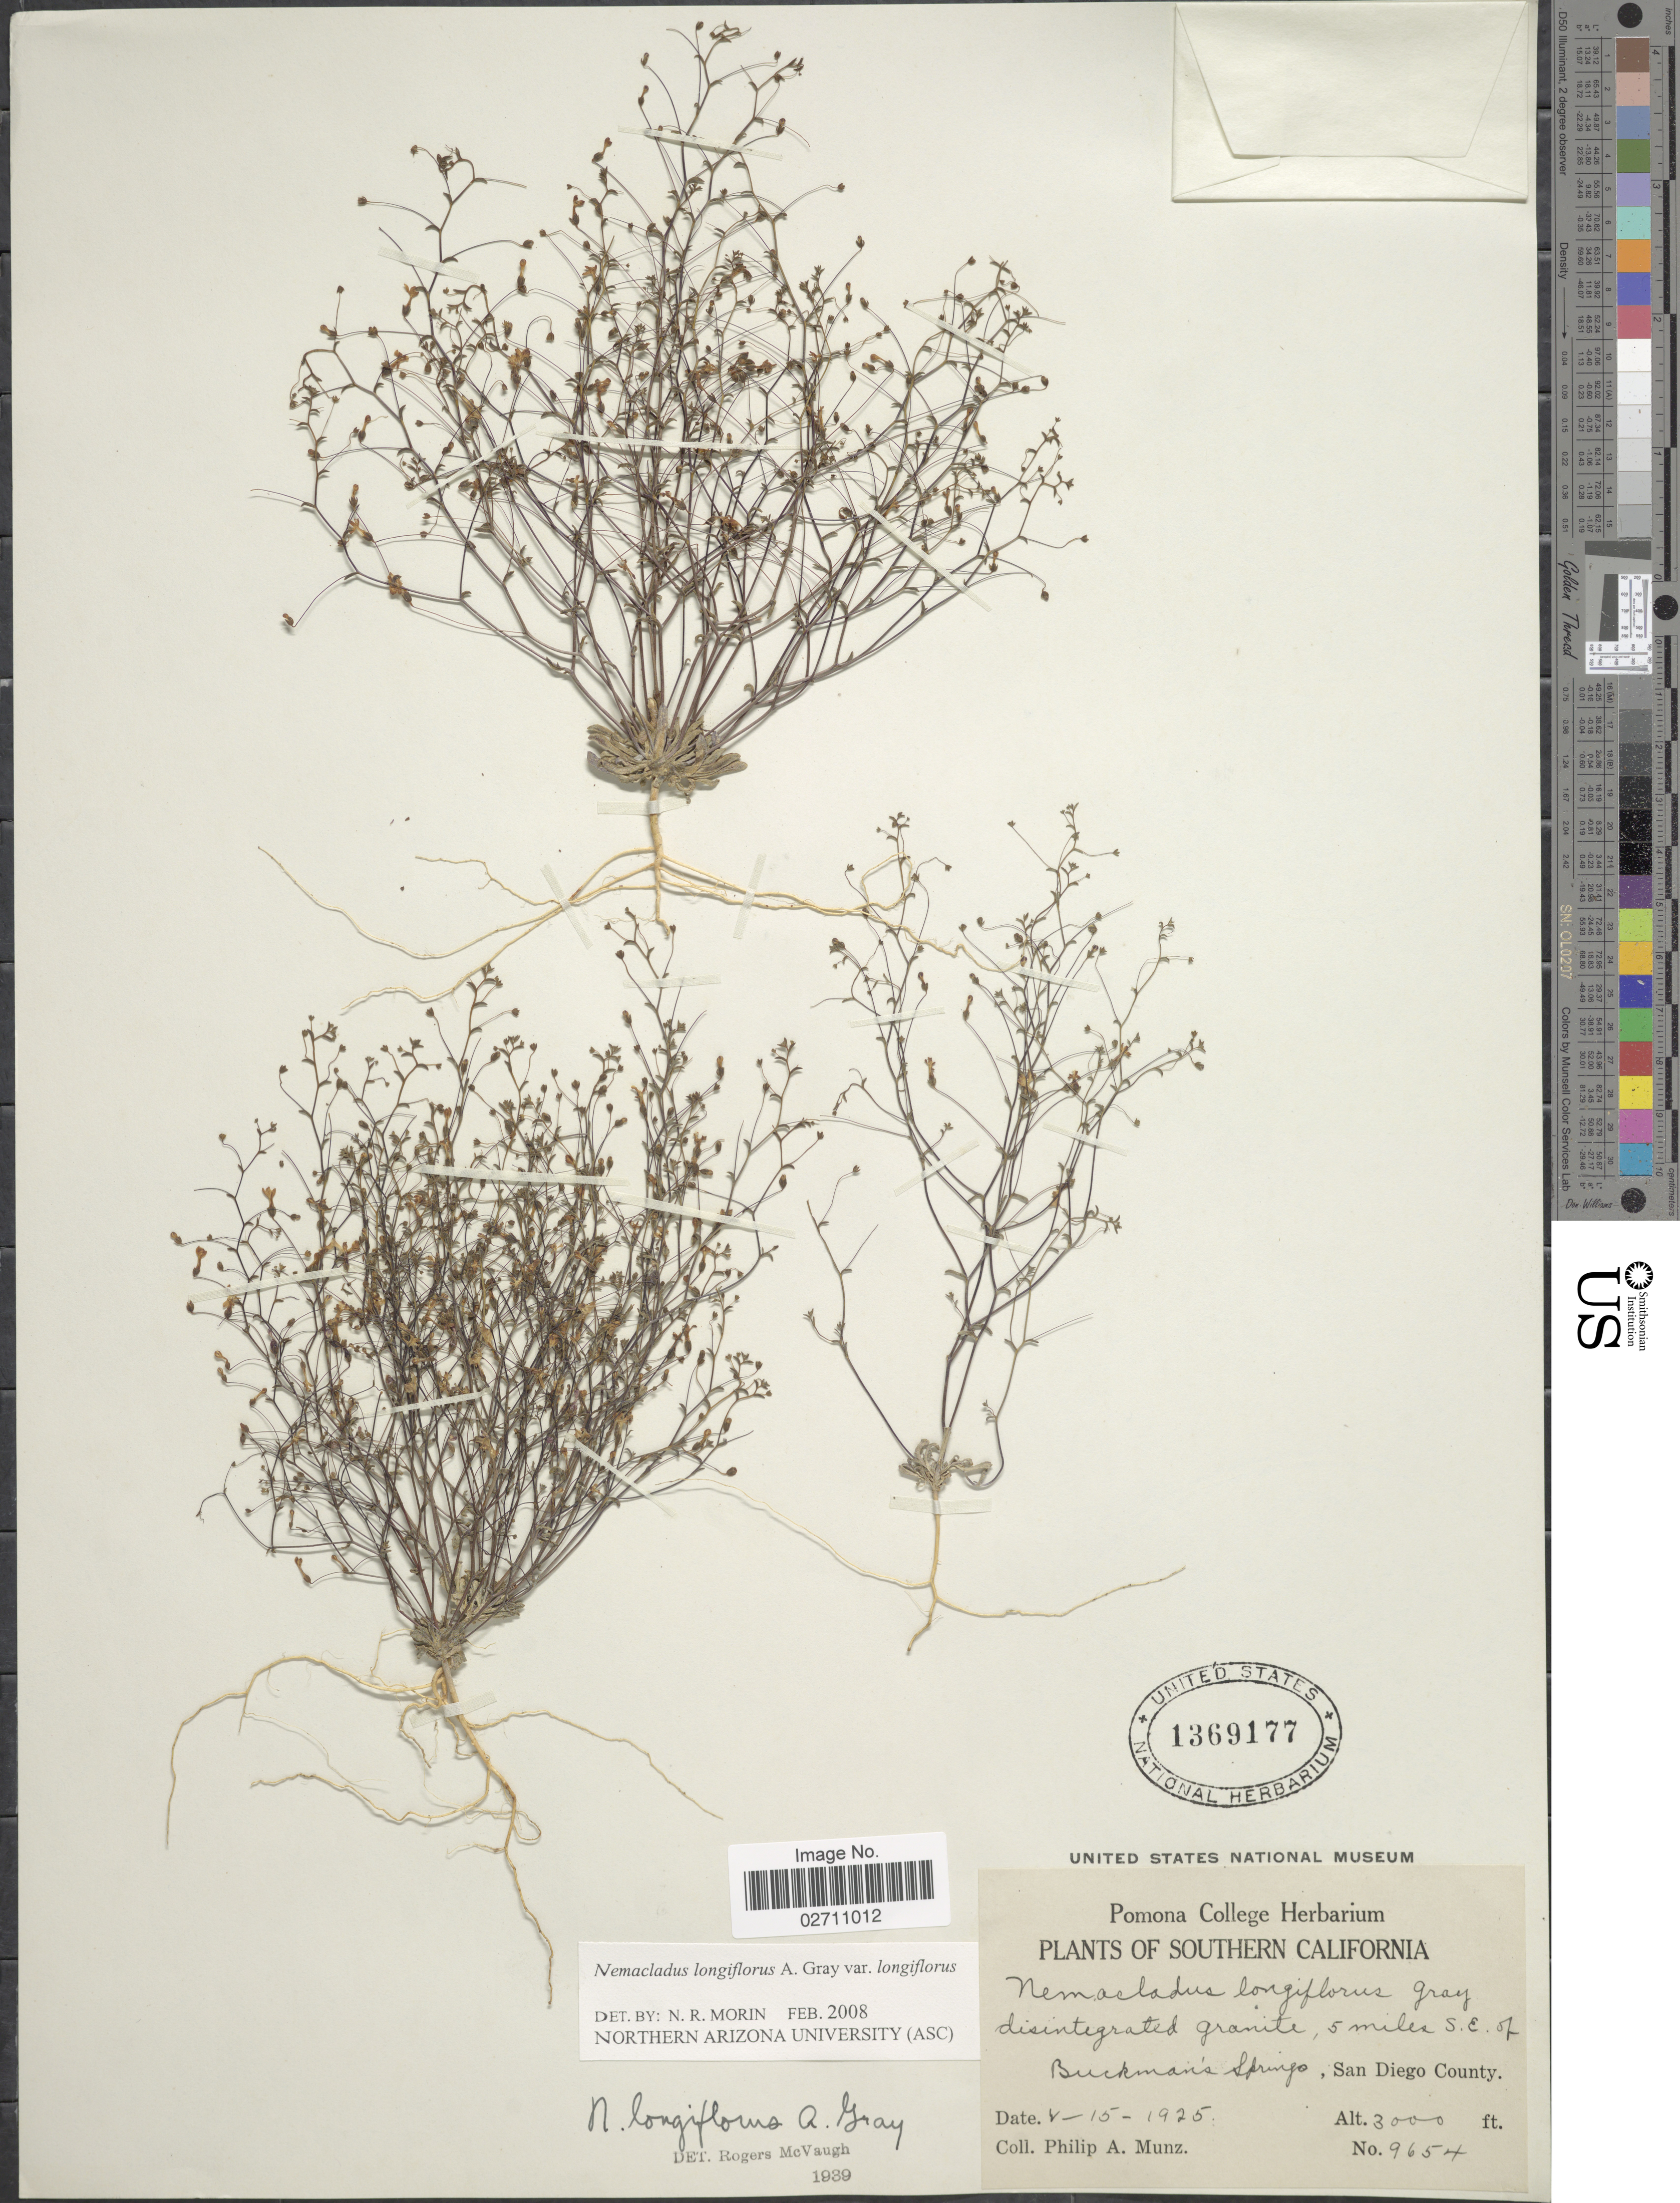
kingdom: Plantae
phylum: Tracheophyta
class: Magnoliopsida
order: Asterales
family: Campanulaceae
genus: Nemacladus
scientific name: Nemacladus longiflorus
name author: A. Gray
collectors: P. A. Munz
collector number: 9654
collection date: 1925-05-15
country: United States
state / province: California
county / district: San Diego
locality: Southern California, 5 miles S.E. of Buckman's Springs, San Diego County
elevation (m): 914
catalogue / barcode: US 1369177